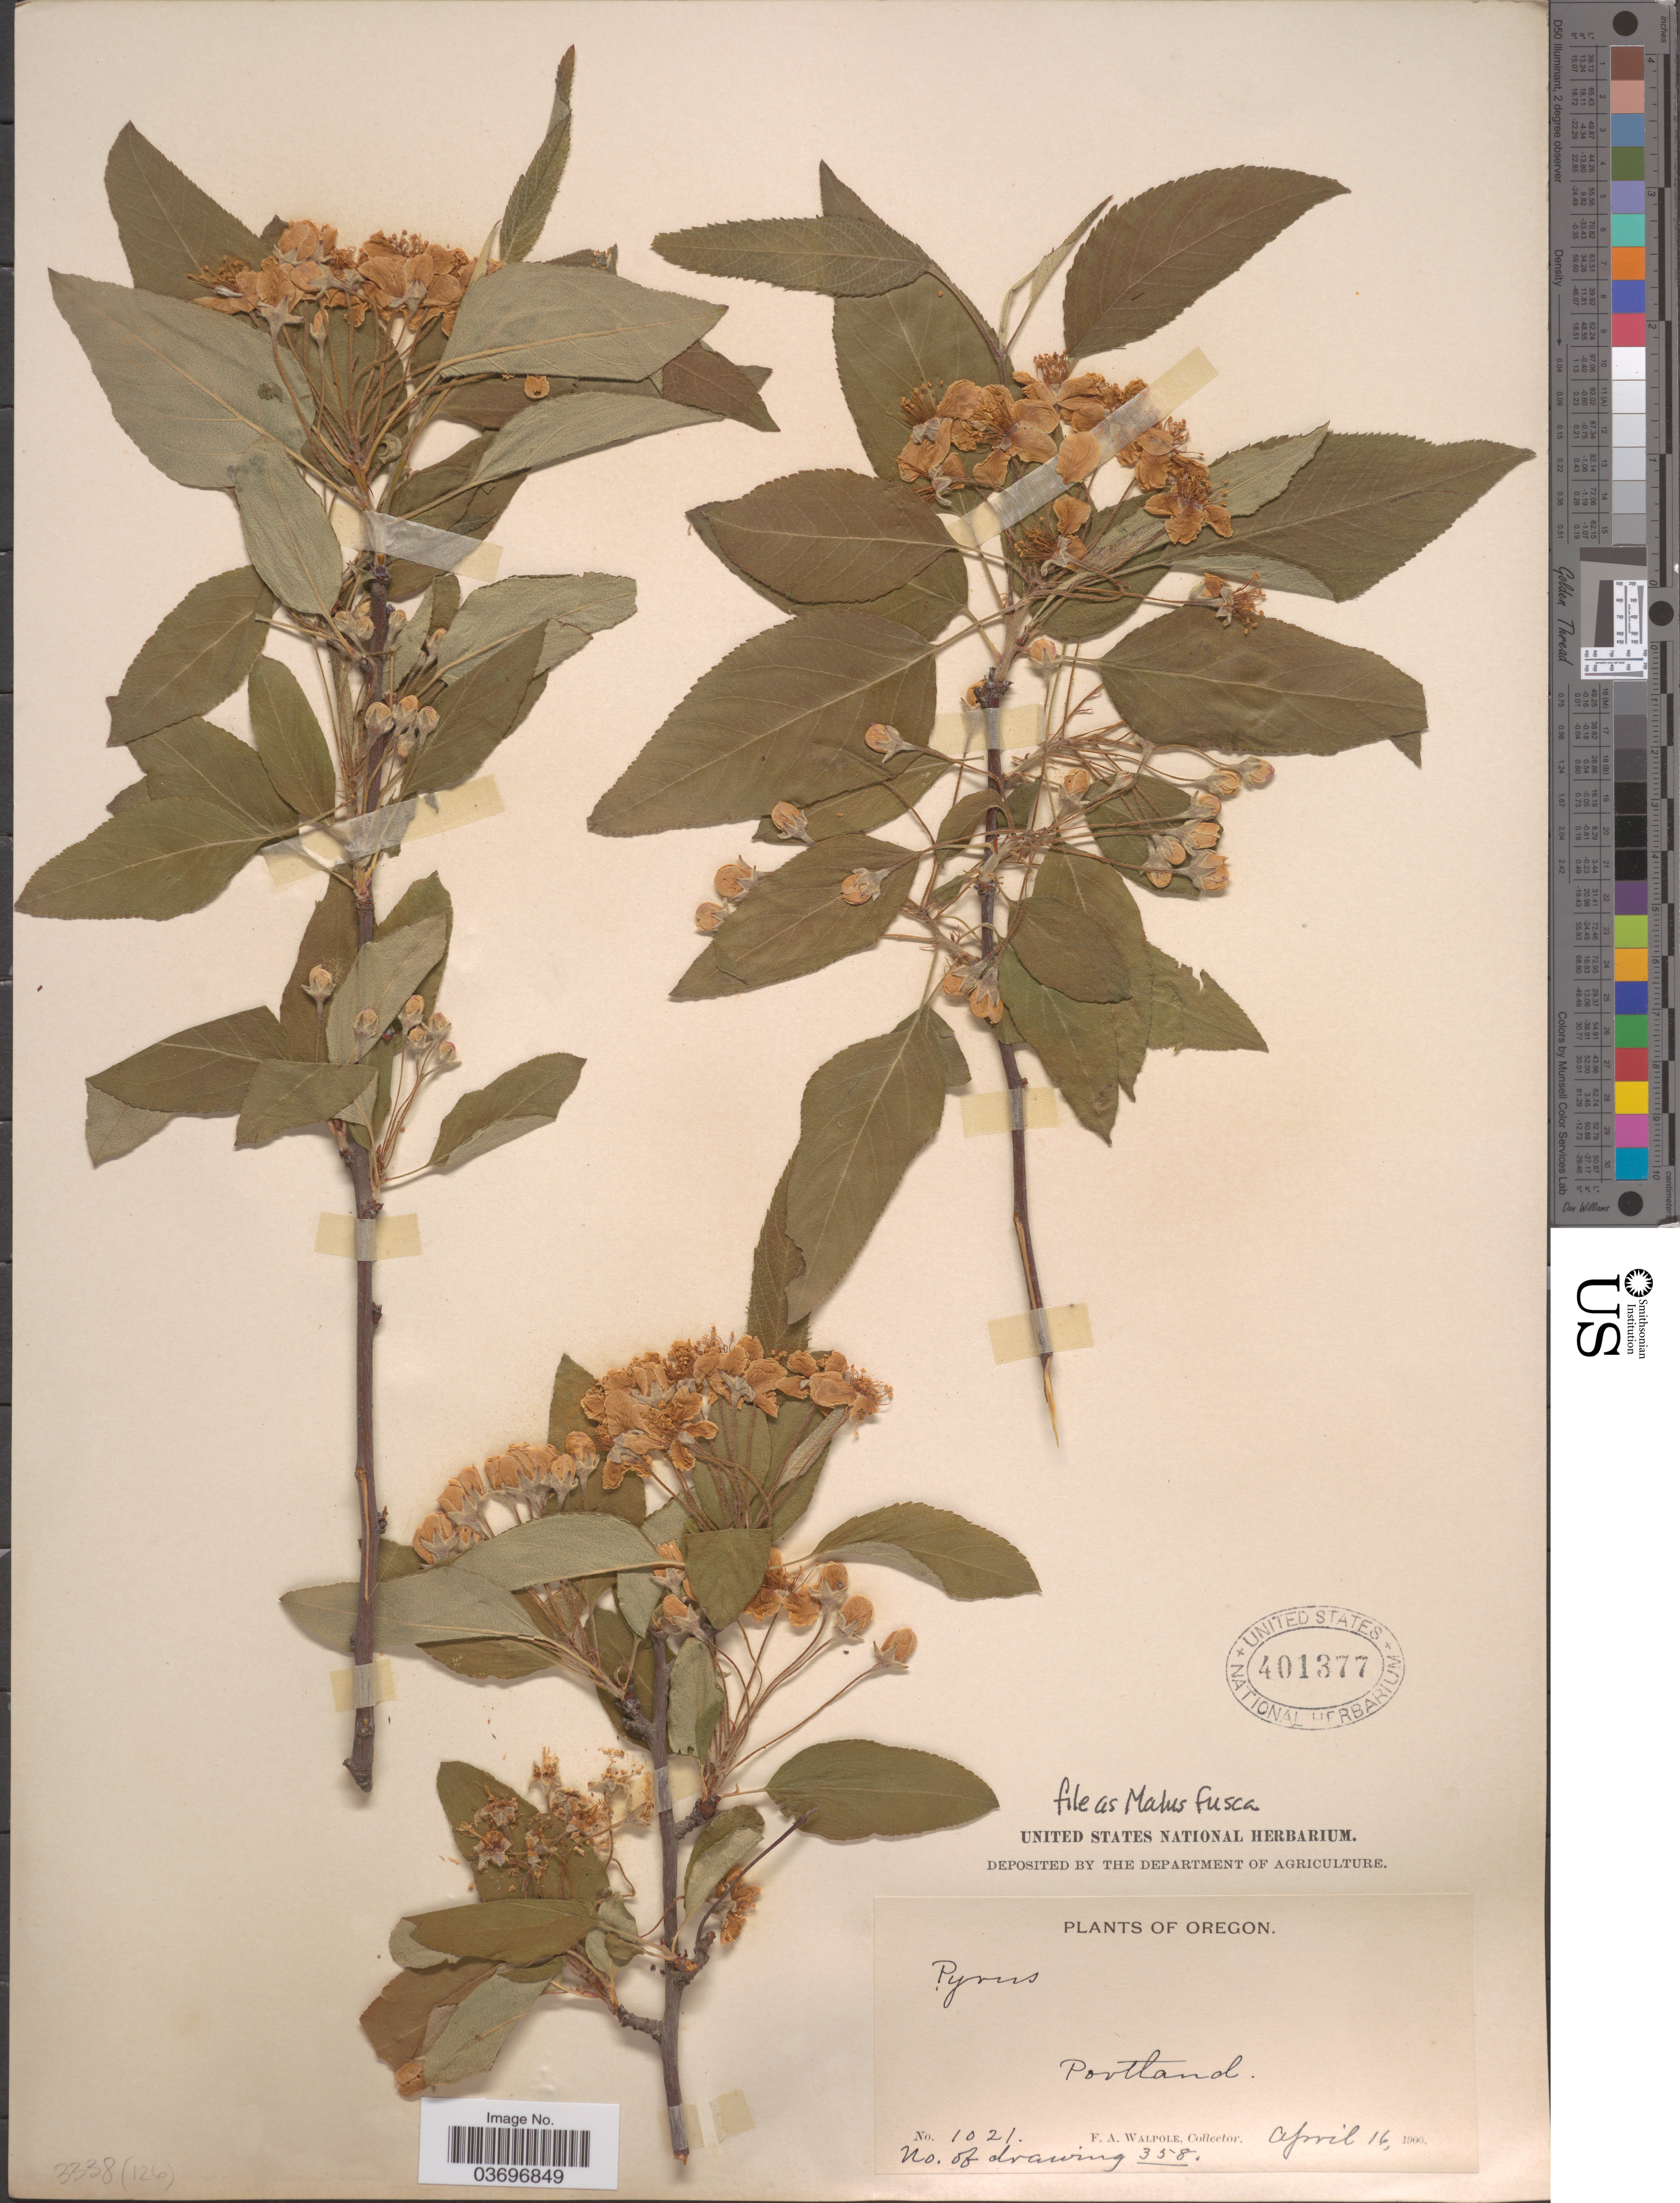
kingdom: Plantae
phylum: Tracheophyta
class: Magnoliopsida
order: Rosales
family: Rosaceae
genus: Malus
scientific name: Malus fusca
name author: (Raf.) C.K. Schneid.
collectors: F. Walpole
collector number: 1021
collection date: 1900-04-16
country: United States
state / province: Oregon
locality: Portland.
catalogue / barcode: US 401377